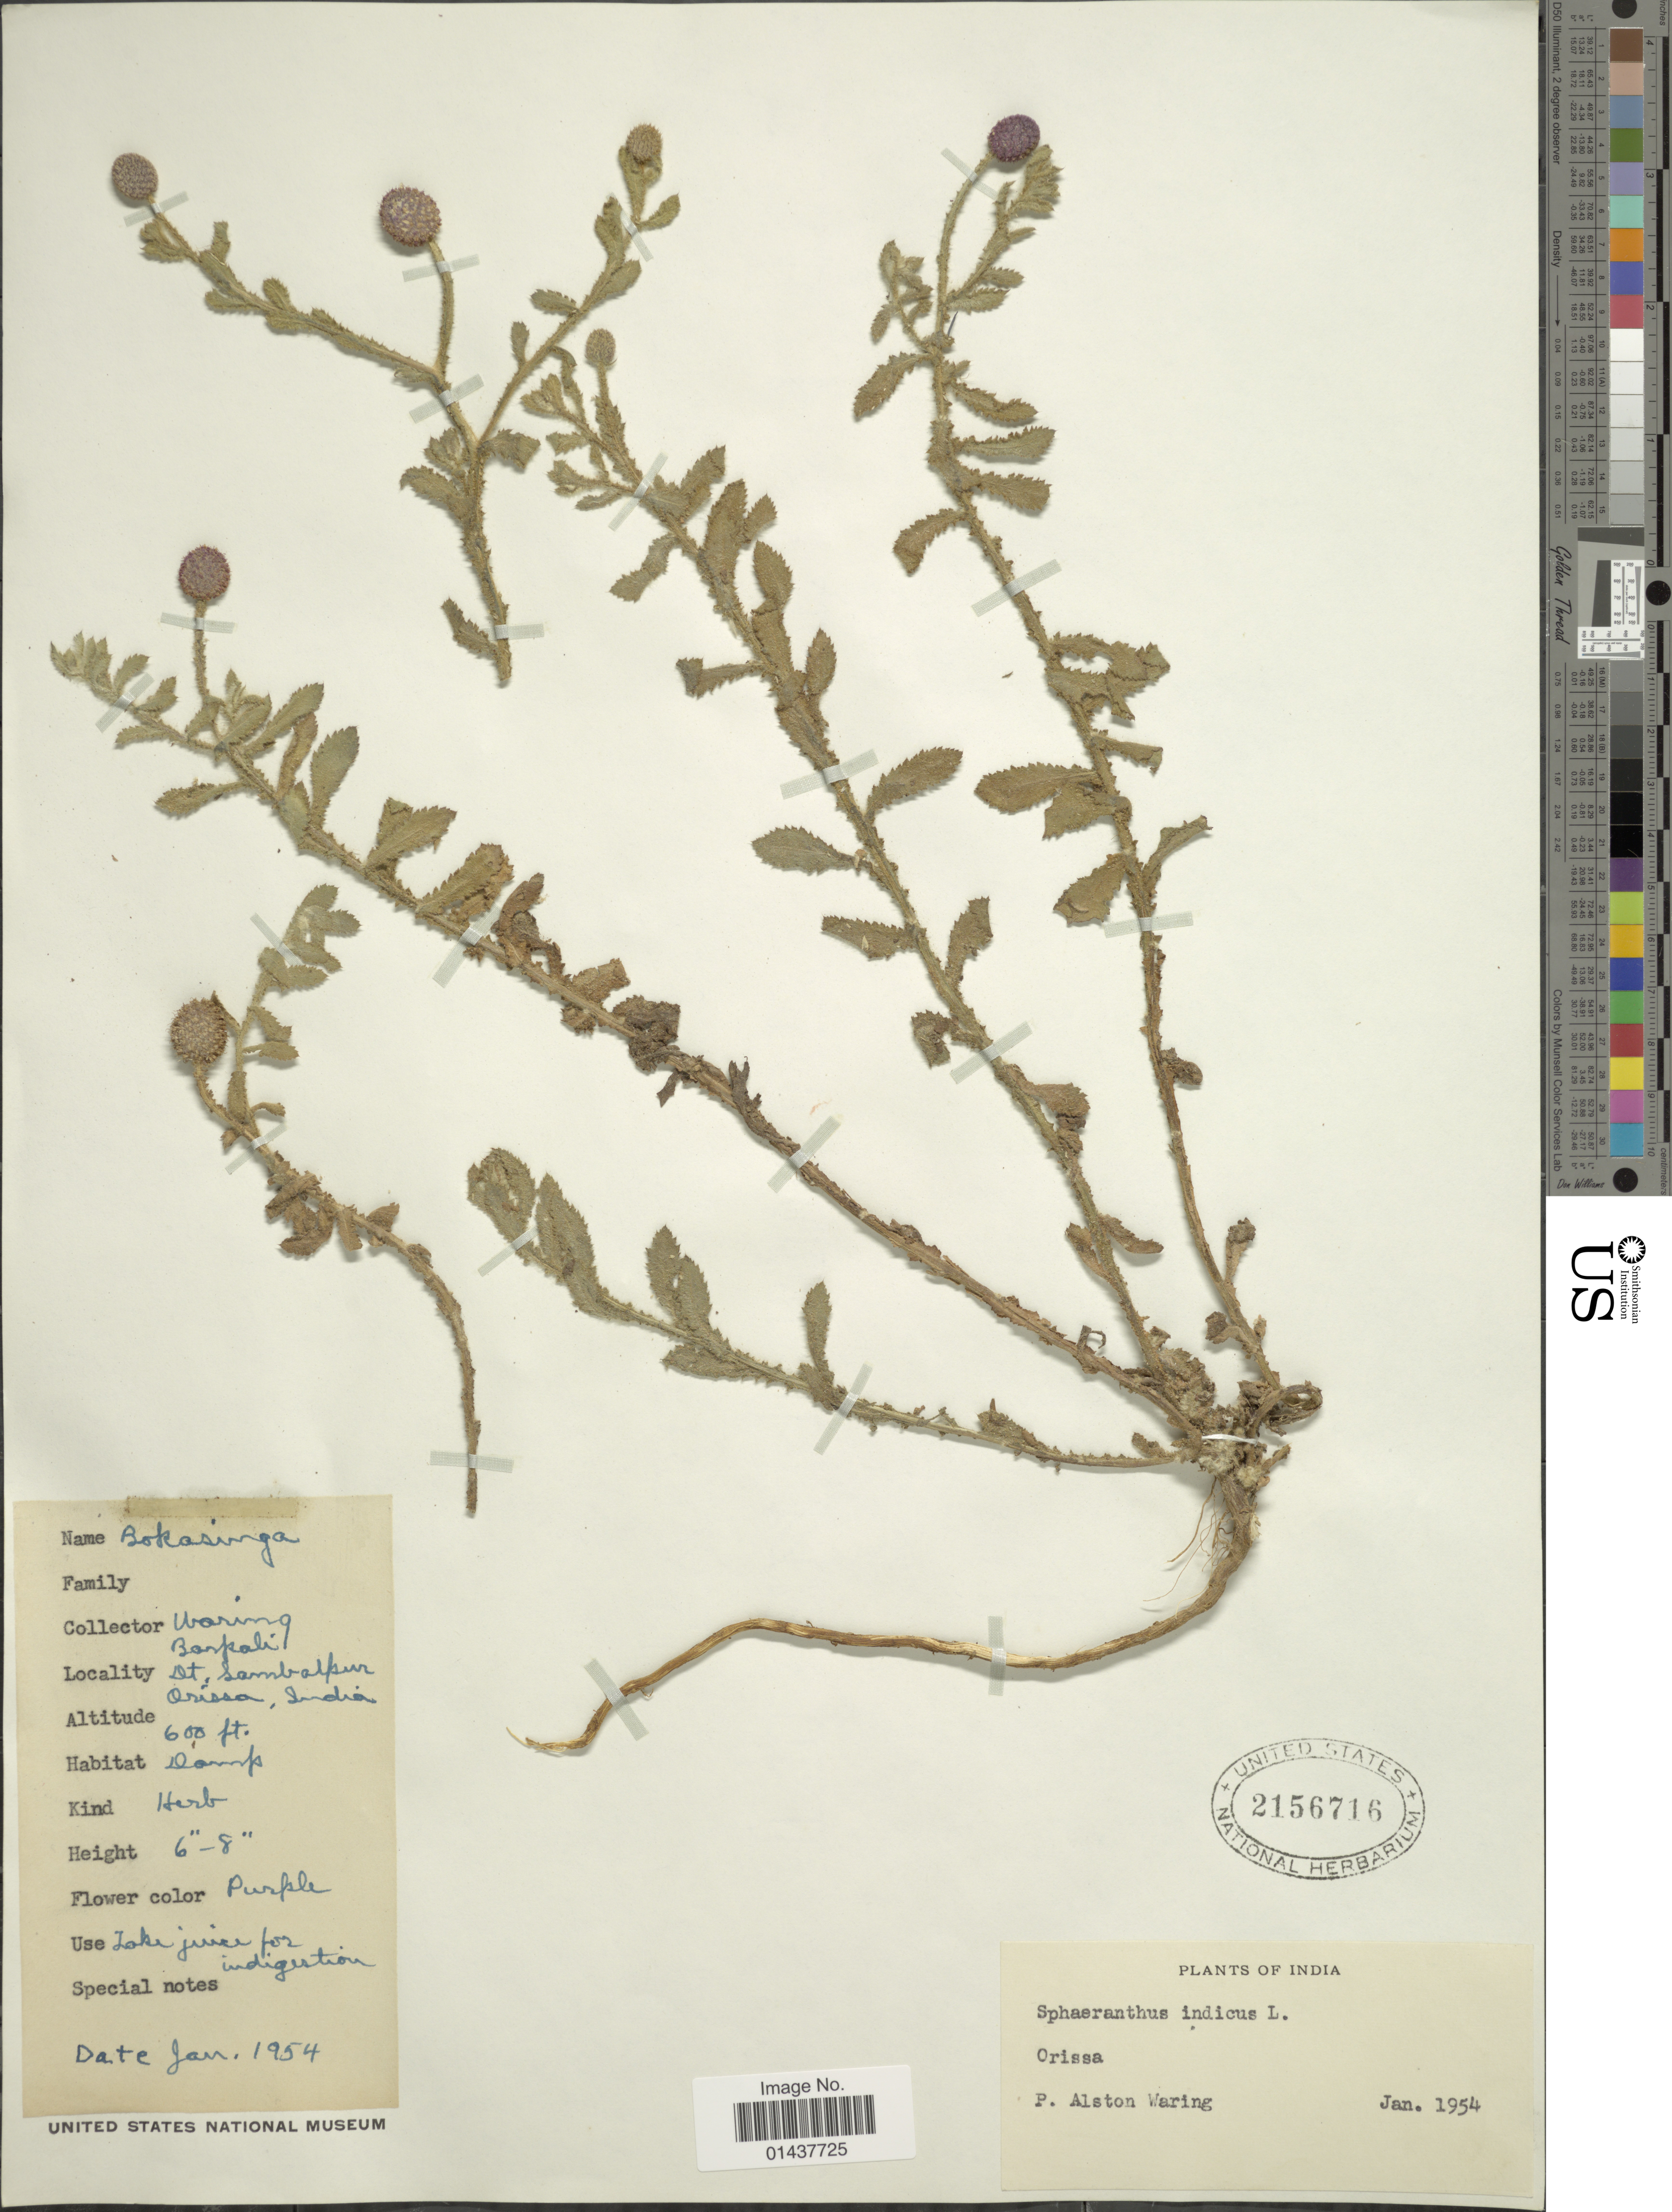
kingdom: Plantae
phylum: Tracheophyta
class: Magnoliopsida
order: Asterales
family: Asteraceae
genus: Sphaeranthus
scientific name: Sphaeranthus indicus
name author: L.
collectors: P. Waring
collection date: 1954-01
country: India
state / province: Orissa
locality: Barpali Dt. Sambalpur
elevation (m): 183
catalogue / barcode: US 2156716